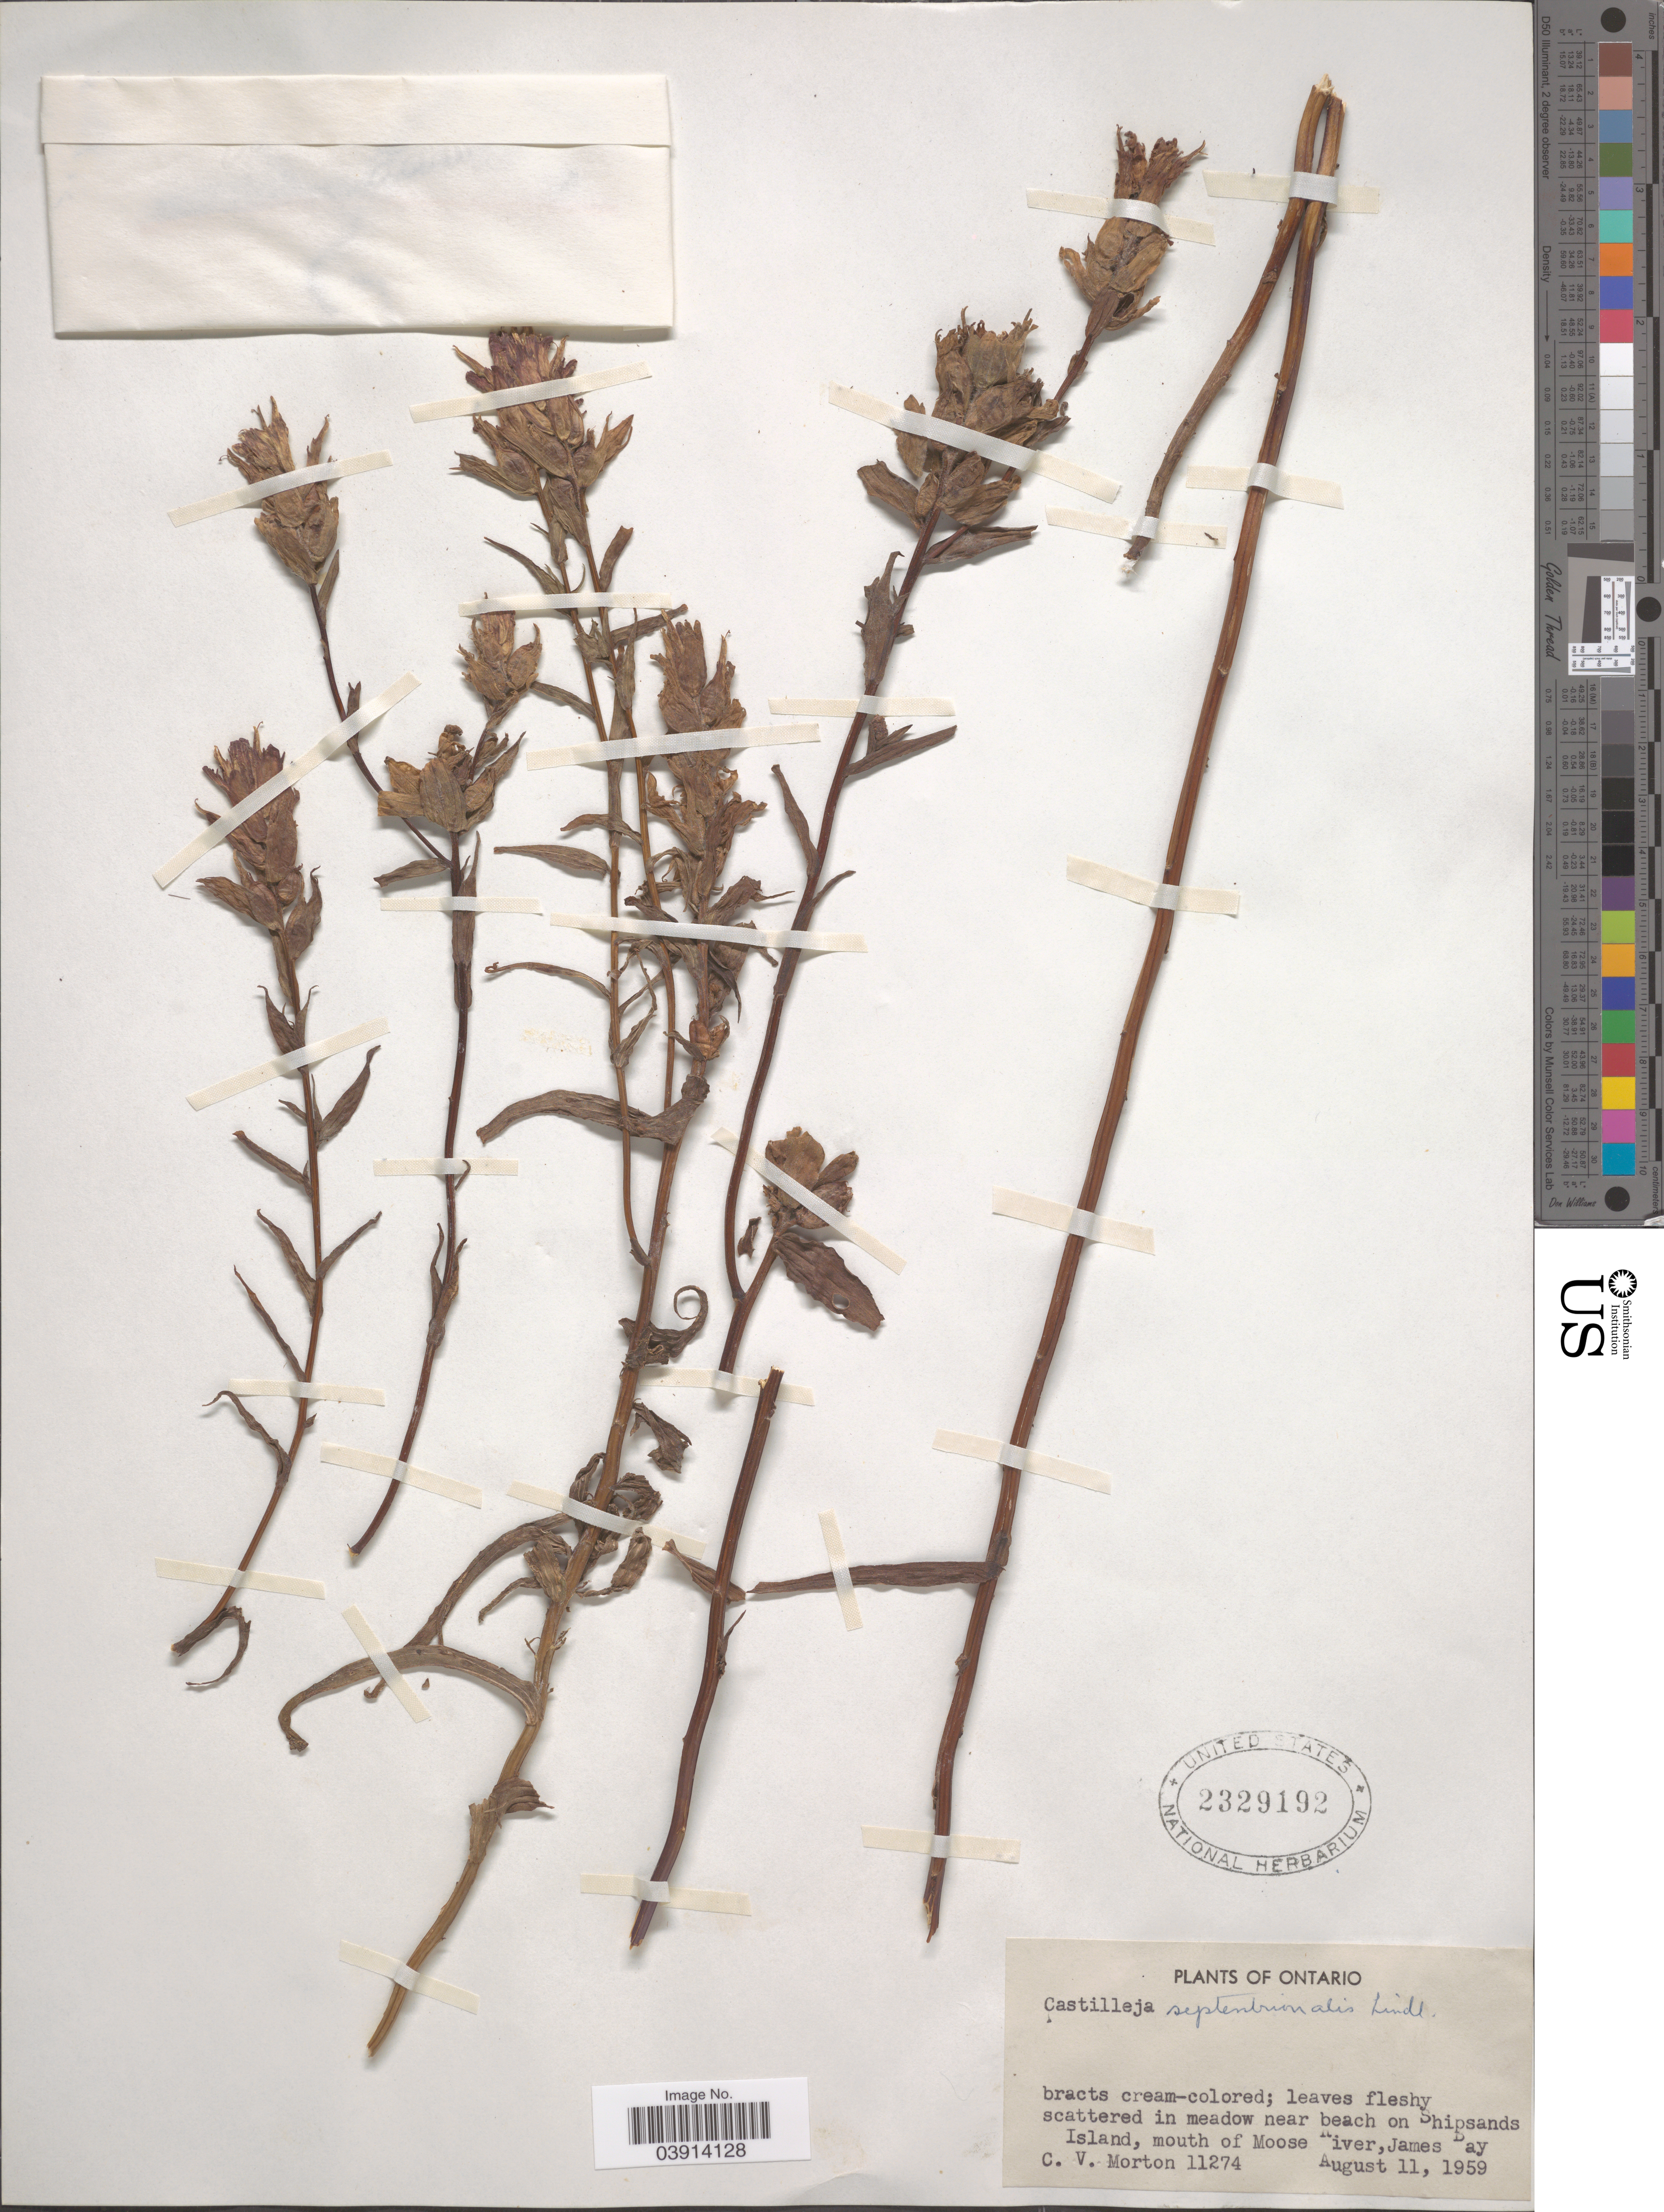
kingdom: Plantae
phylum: Tracheophyta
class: Magnoliopsida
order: Lamiales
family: Orobanchaceae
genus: Castilleja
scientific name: Castilleja septentrionalis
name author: Lindl.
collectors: C. V. Morton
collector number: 11274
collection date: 1959-08-11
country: Canada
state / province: Ontario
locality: In meadow near beach on Shipsands Island, mouth of Moose River, James Bay.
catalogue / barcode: US 2329192